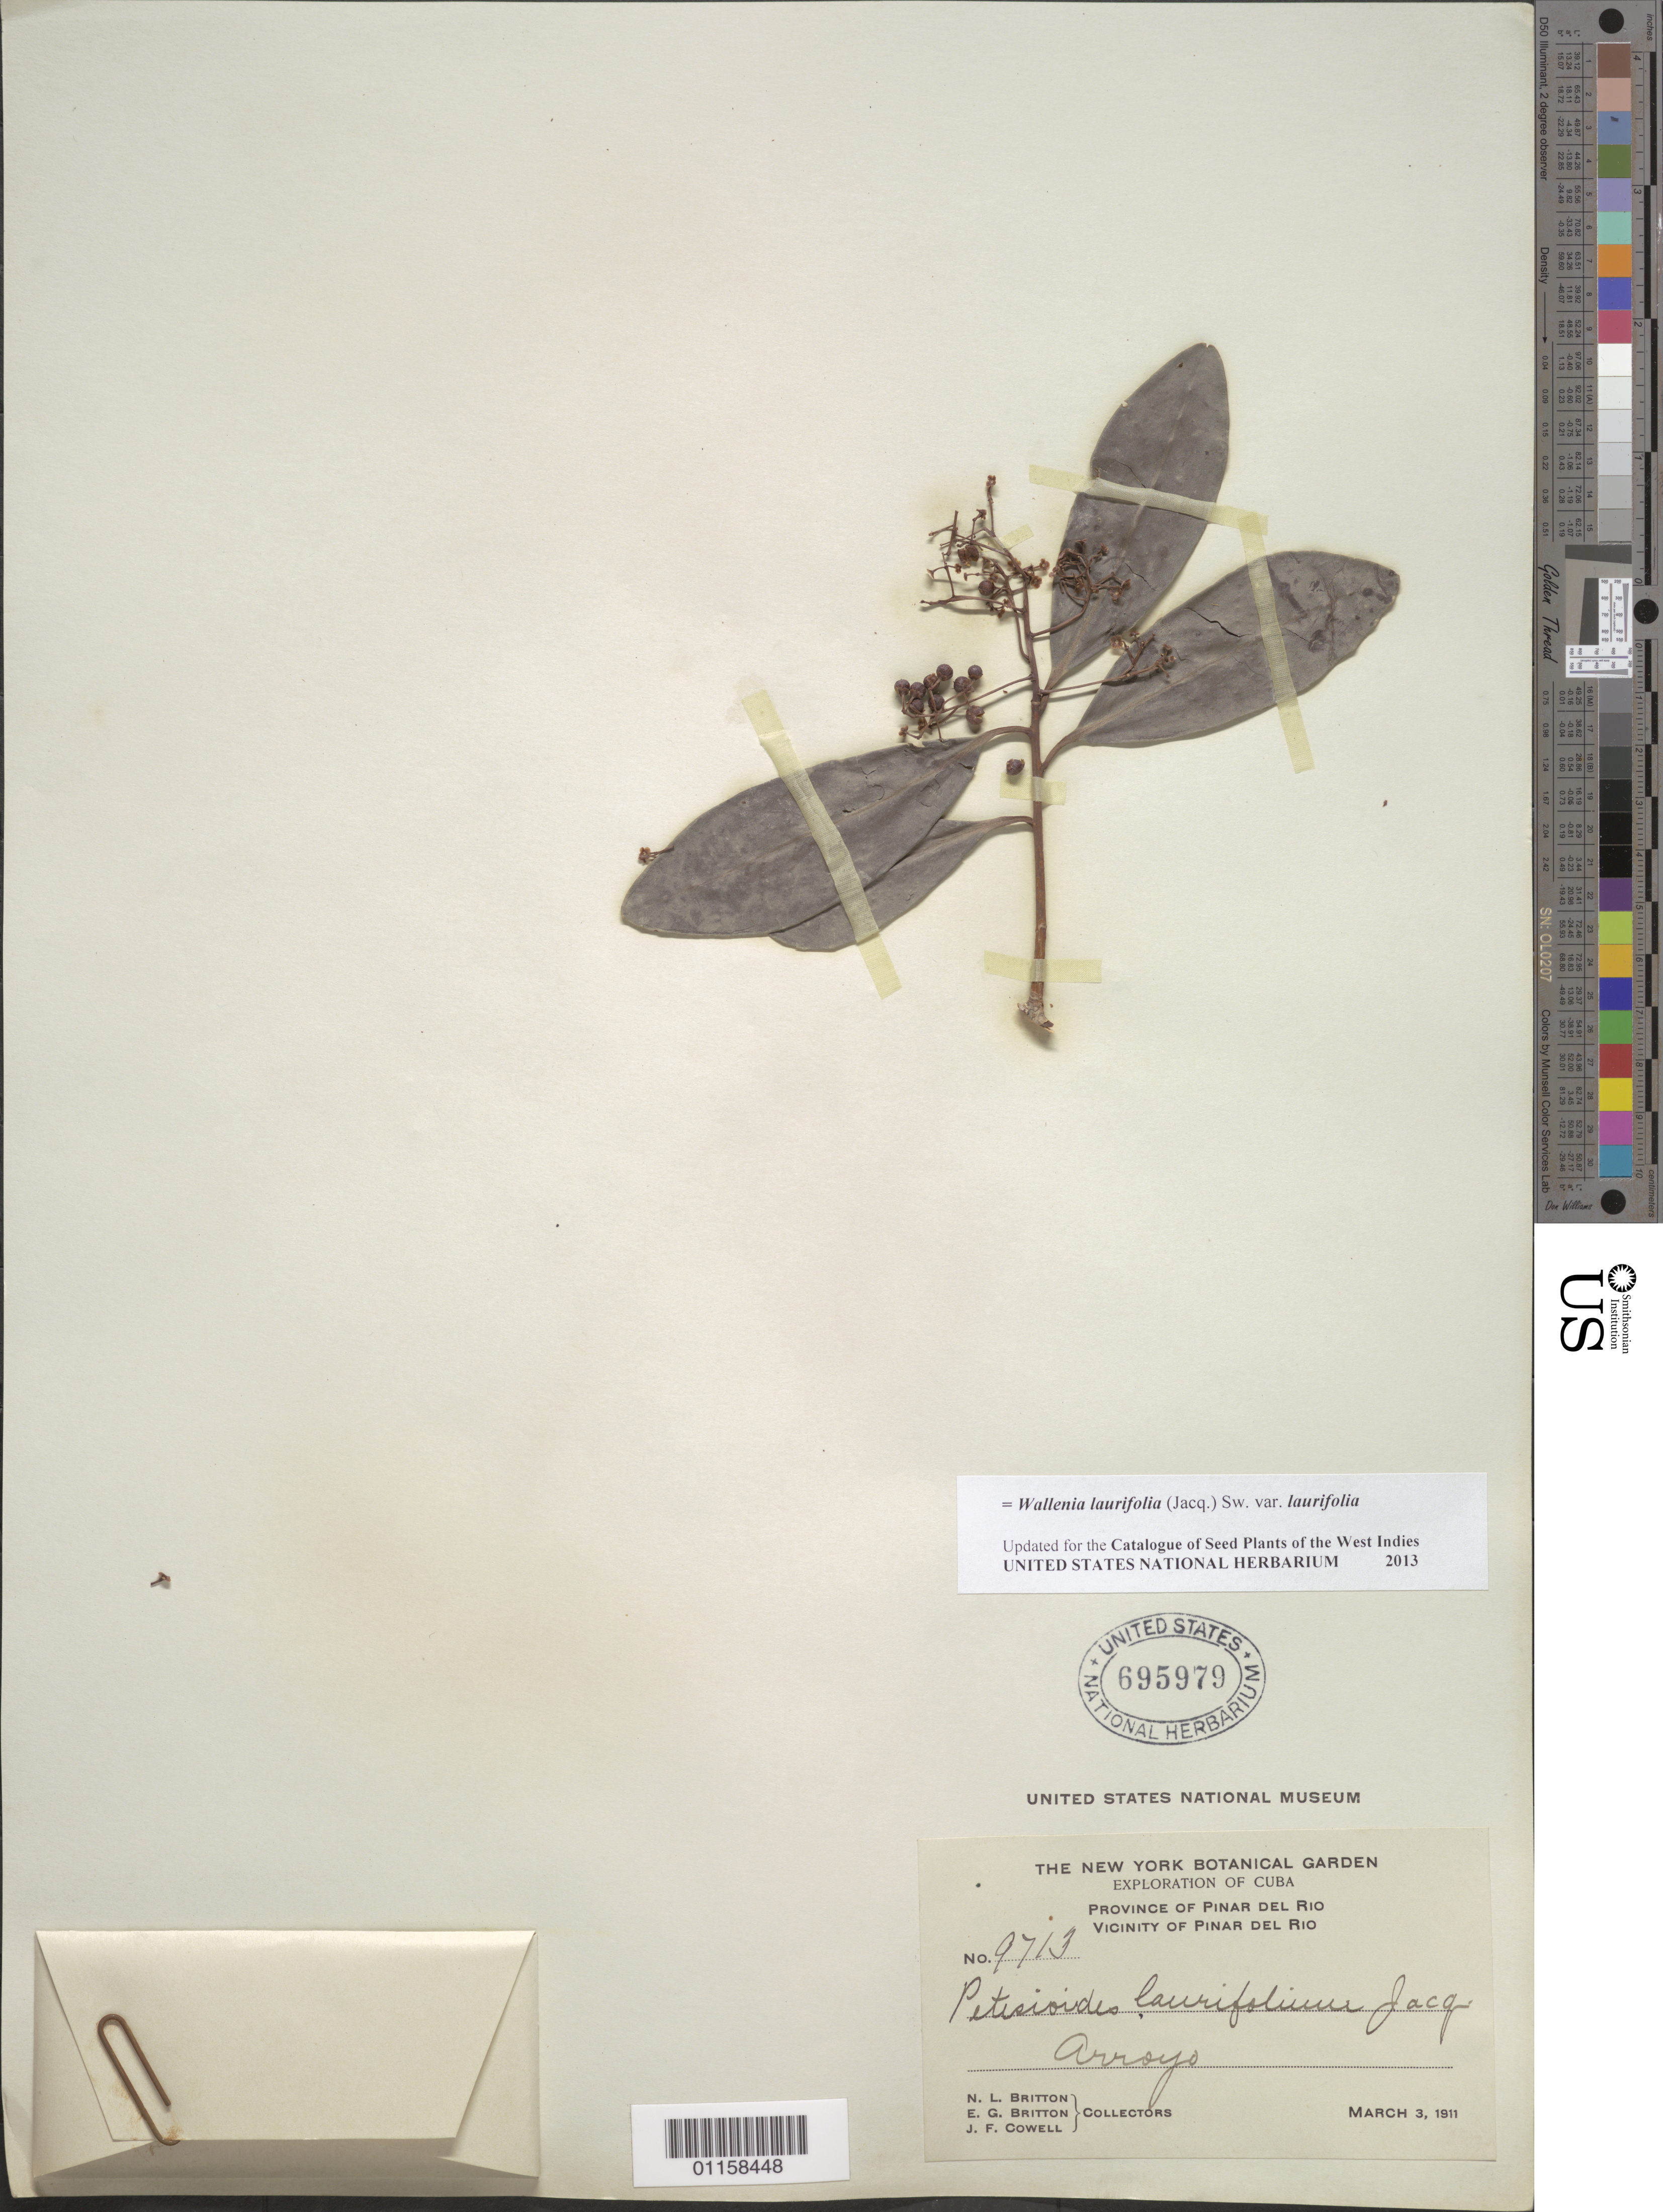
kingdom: Plantae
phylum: Tracheophyta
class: Magnoliopsida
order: Ericales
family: Primulaceae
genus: Wallenia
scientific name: Wallenia laurifolia var. laurifolia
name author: (Jacq.) Sw.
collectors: N. Britton, E. G. Britton & J. F. Cowell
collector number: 9713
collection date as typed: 3 Mar 1911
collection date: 1911-03-03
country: Cuba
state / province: Pinar del Río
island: Cuba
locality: Pinar del Río, vicinity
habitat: Arroyo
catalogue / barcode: US 695979